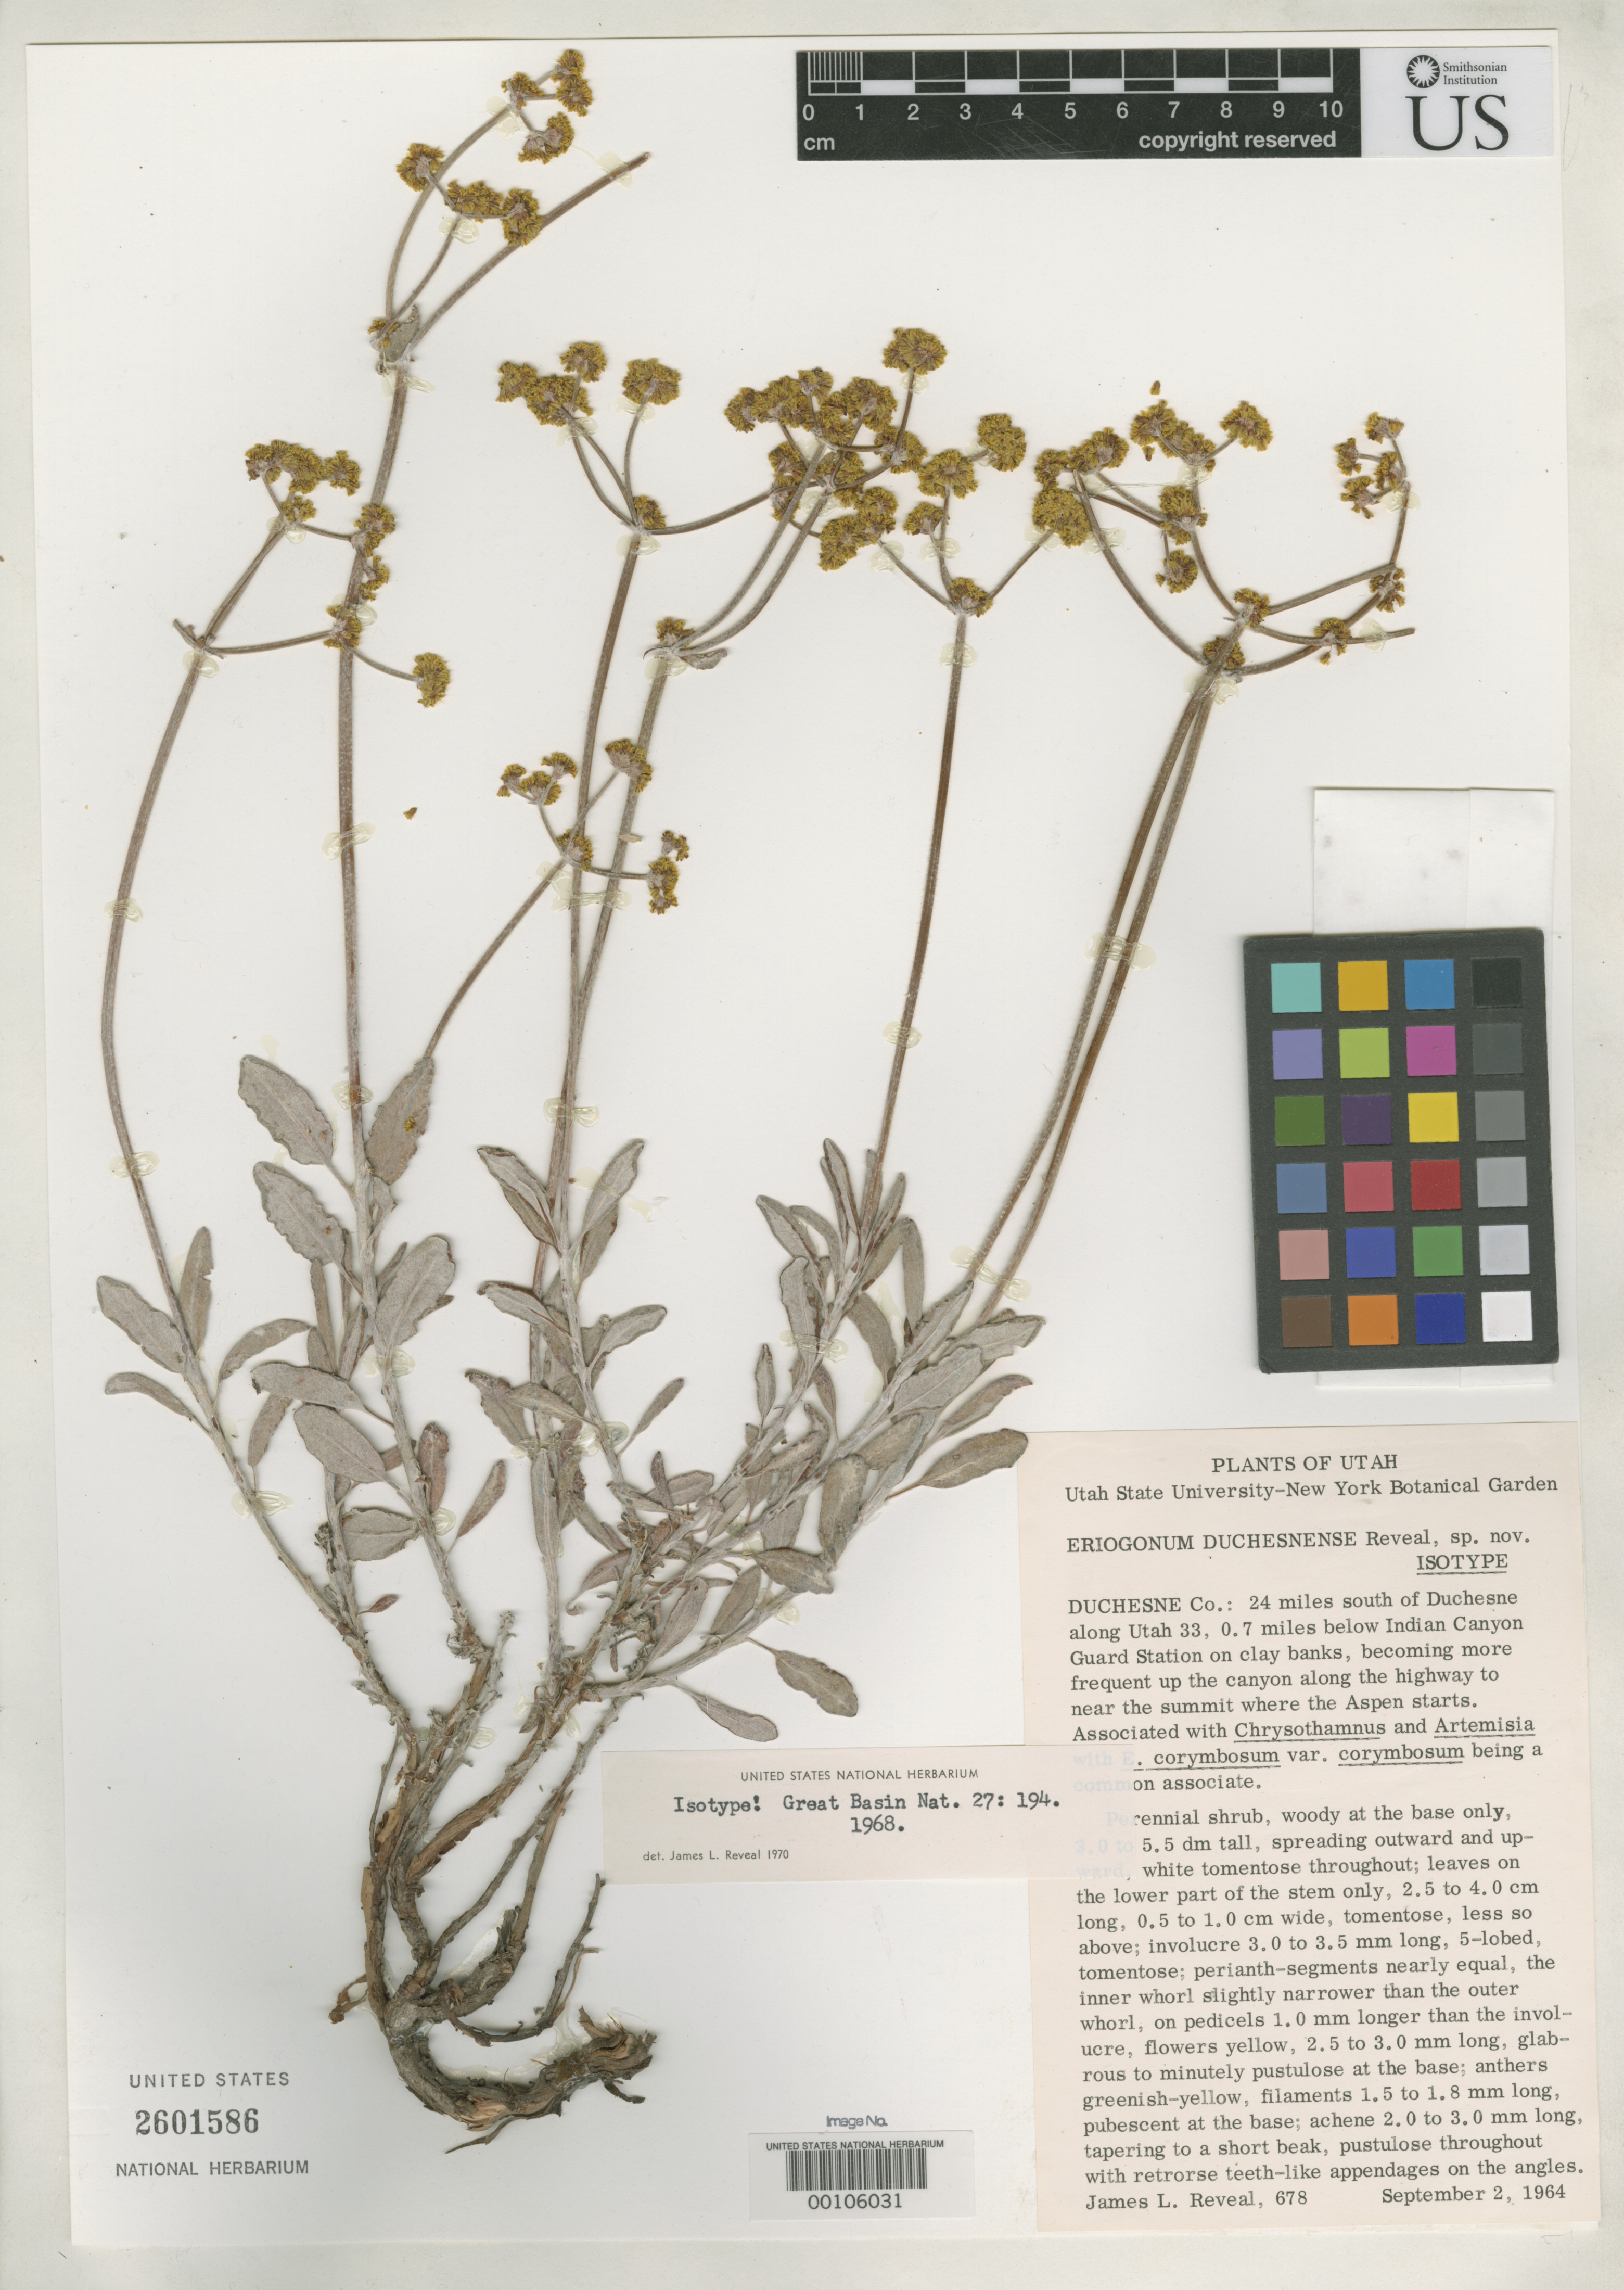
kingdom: Plantae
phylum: Tracheophyta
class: Magnoliopsida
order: Caryophyllales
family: Polygonaceae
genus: Eriogonum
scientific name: Eriogonum duchesnense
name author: Reveal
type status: Isotype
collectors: J. L. Reveal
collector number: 678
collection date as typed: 02 Sep 1964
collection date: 1964-09-02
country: United States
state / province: Utah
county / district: Duchesne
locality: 24 mi. S of Duchesne along Utah Hwy. 33, 0.7 mi. below Indian Canyon guard station.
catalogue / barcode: US 2601586